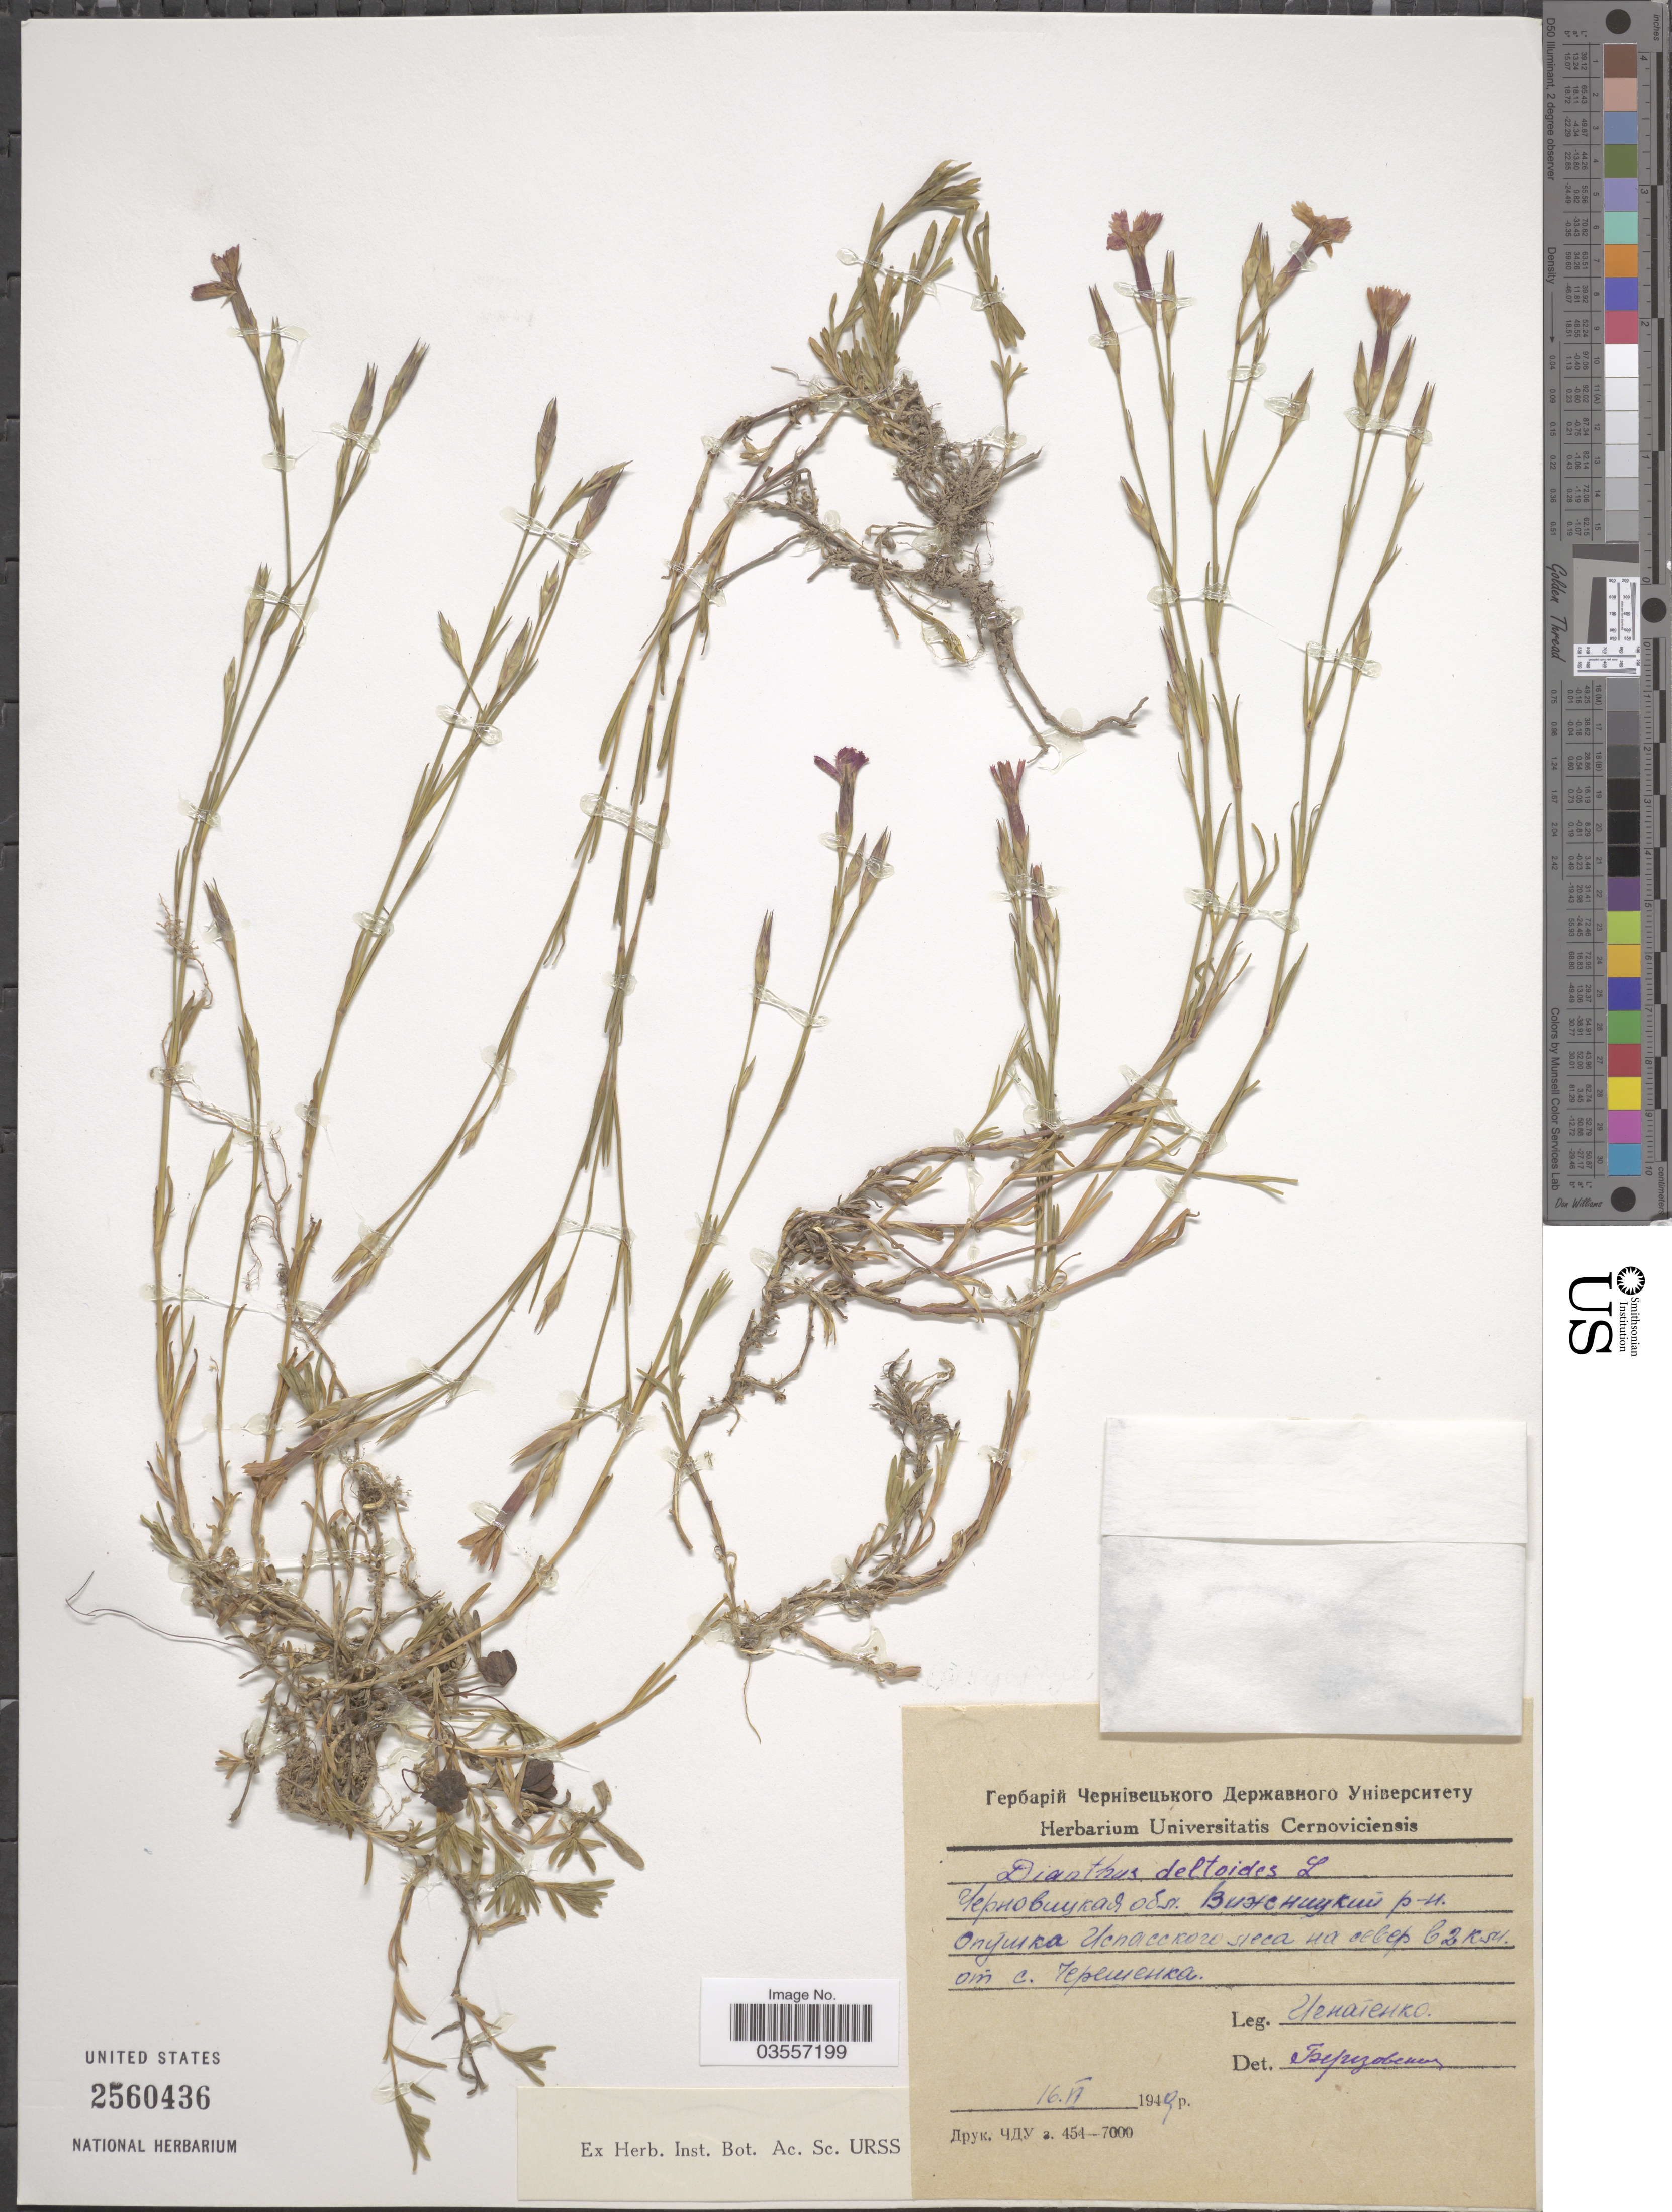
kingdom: Plantae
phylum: Tracheophyta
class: Magnoliopsida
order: Caryophyllales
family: Caryophyllaceae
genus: Dianthus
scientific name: Dianthus deltoides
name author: L.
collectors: Ignatenko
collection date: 1949-06-16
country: Ukraine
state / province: Chernivtsi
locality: Vizhnitskiy Rayon, 2 km N from village Chereshenka.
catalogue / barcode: US 2560436